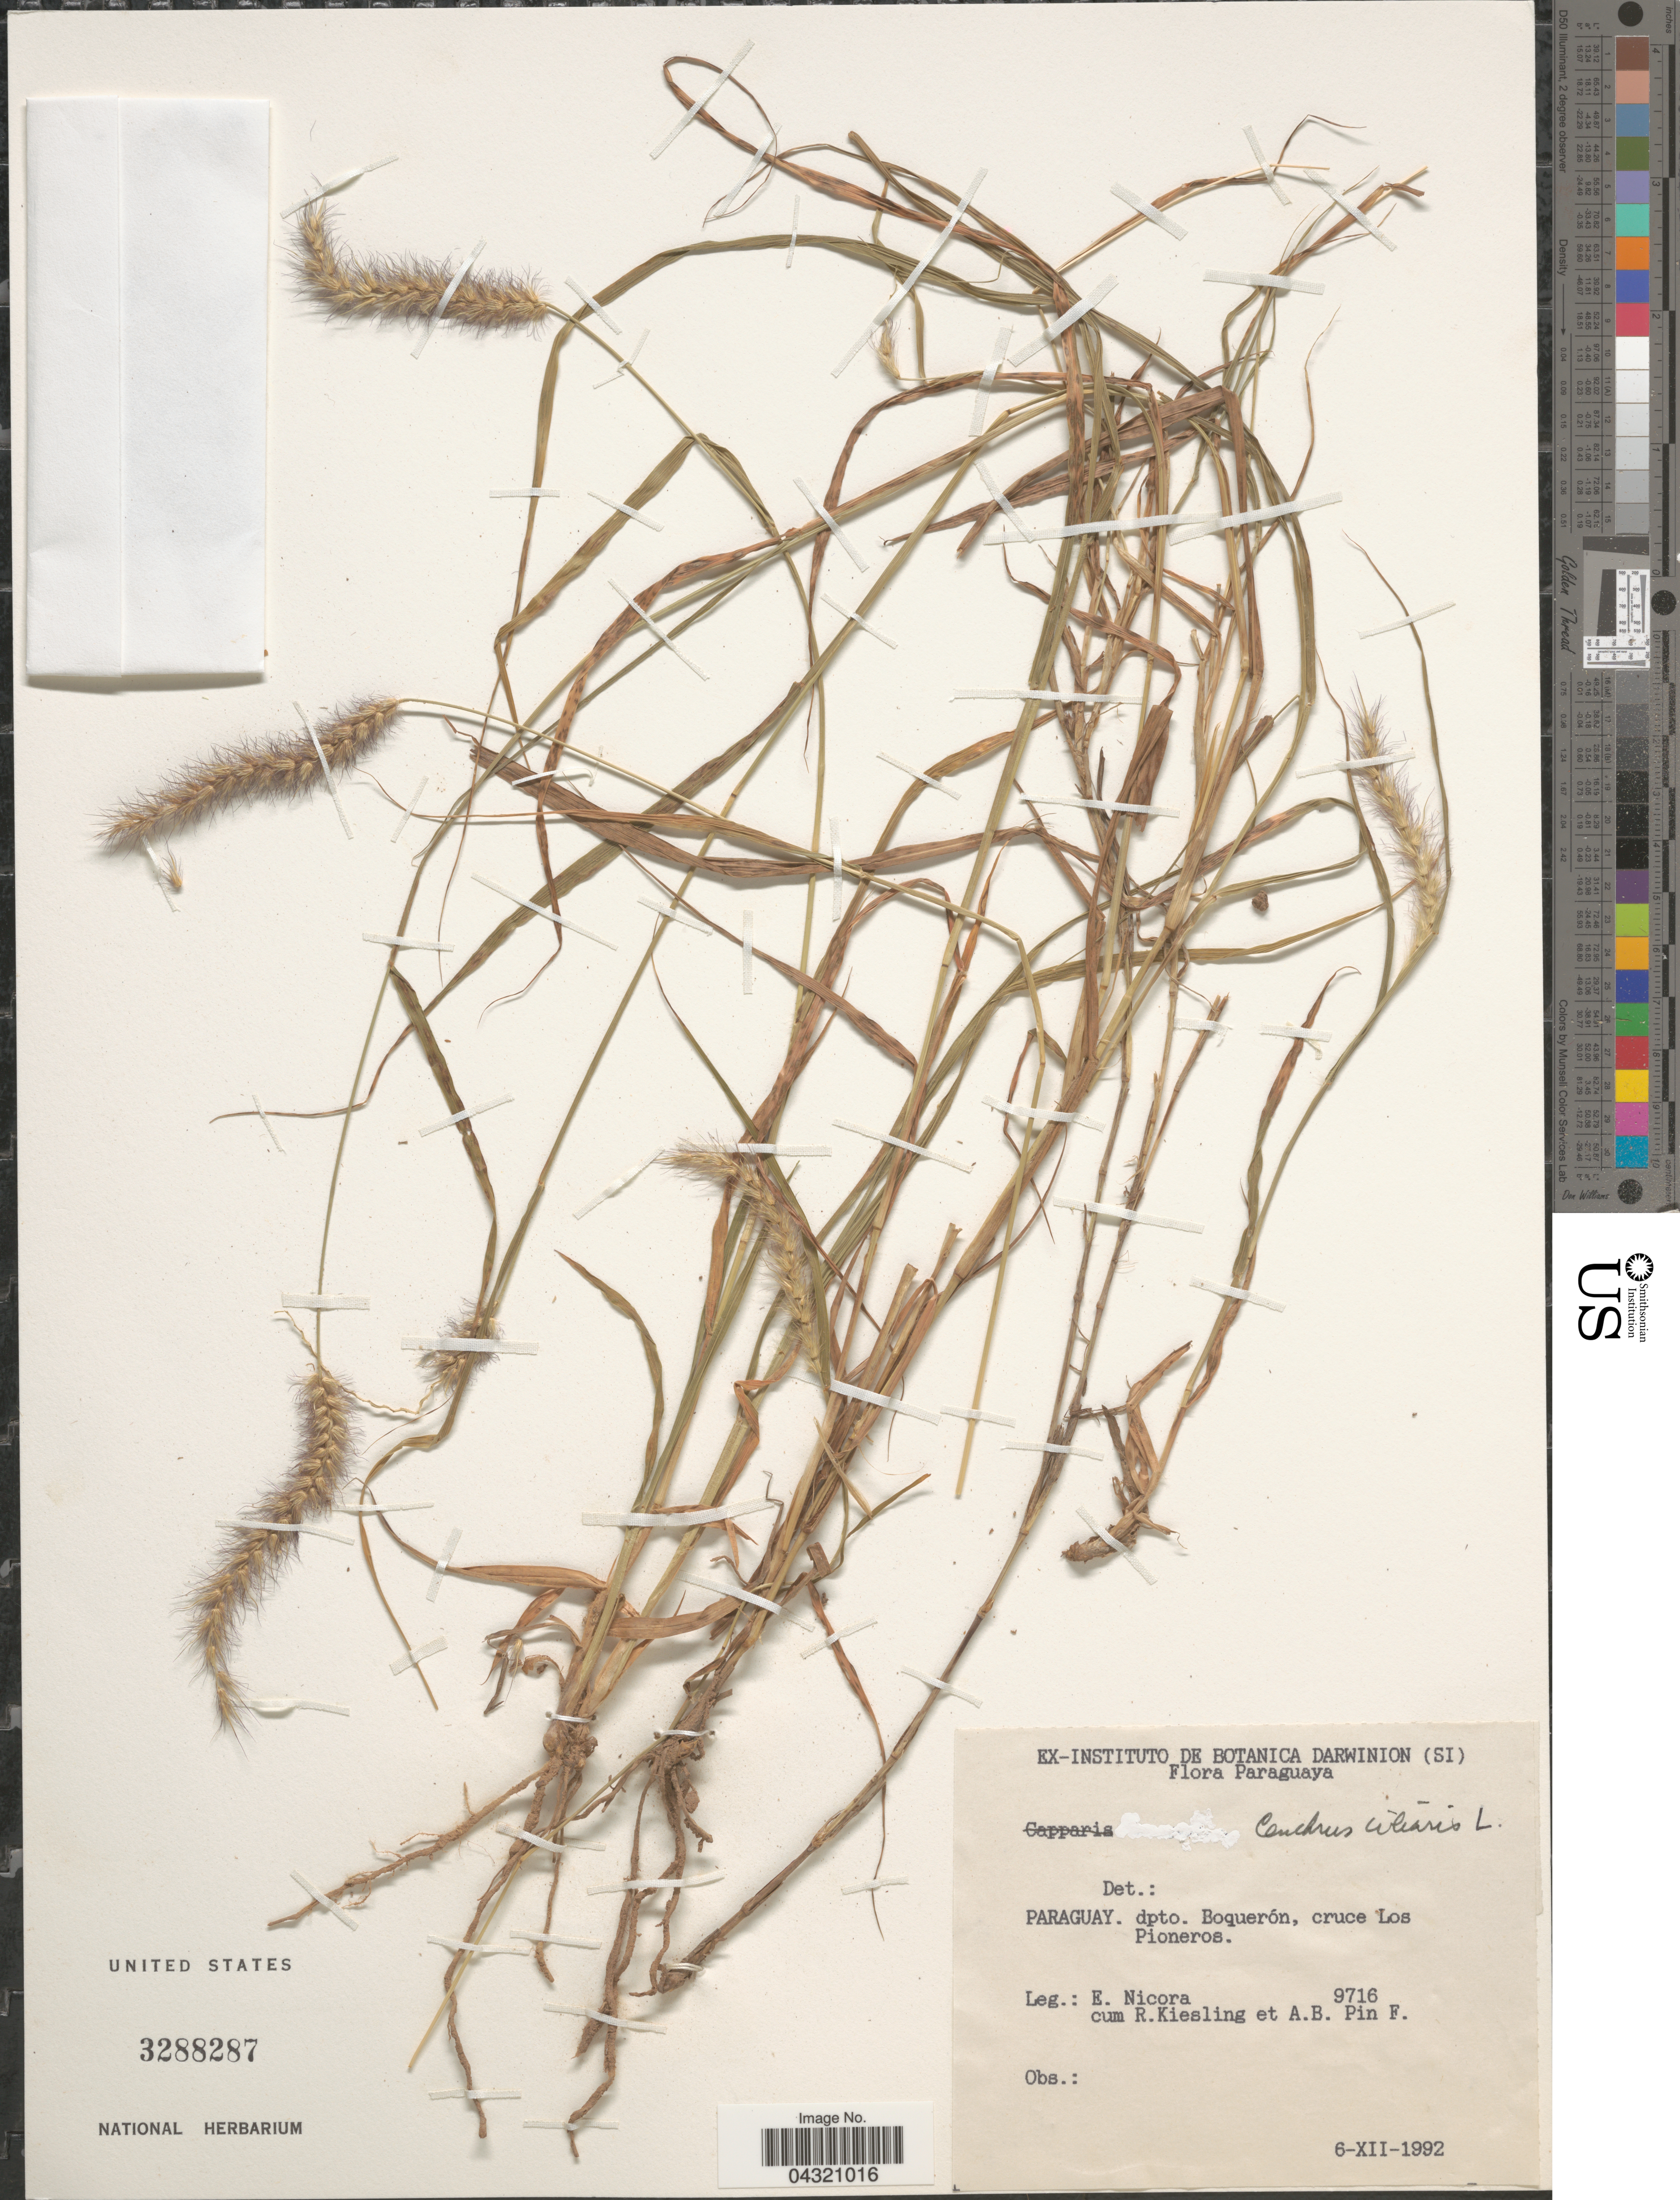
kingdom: Plantae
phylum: Tracheophyta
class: Liliopsida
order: Poales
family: Poaceae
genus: Cenchrus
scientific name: Cenchrus ciliaris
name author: L.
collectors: E. Nicora, R. Kiesling & A. Pin F.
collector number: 9716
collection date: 1992-12-06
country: Paraguay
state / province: Boqueron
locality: Dpto. Boquerón, cruce Los Pioneros.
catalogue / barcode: US 3288287